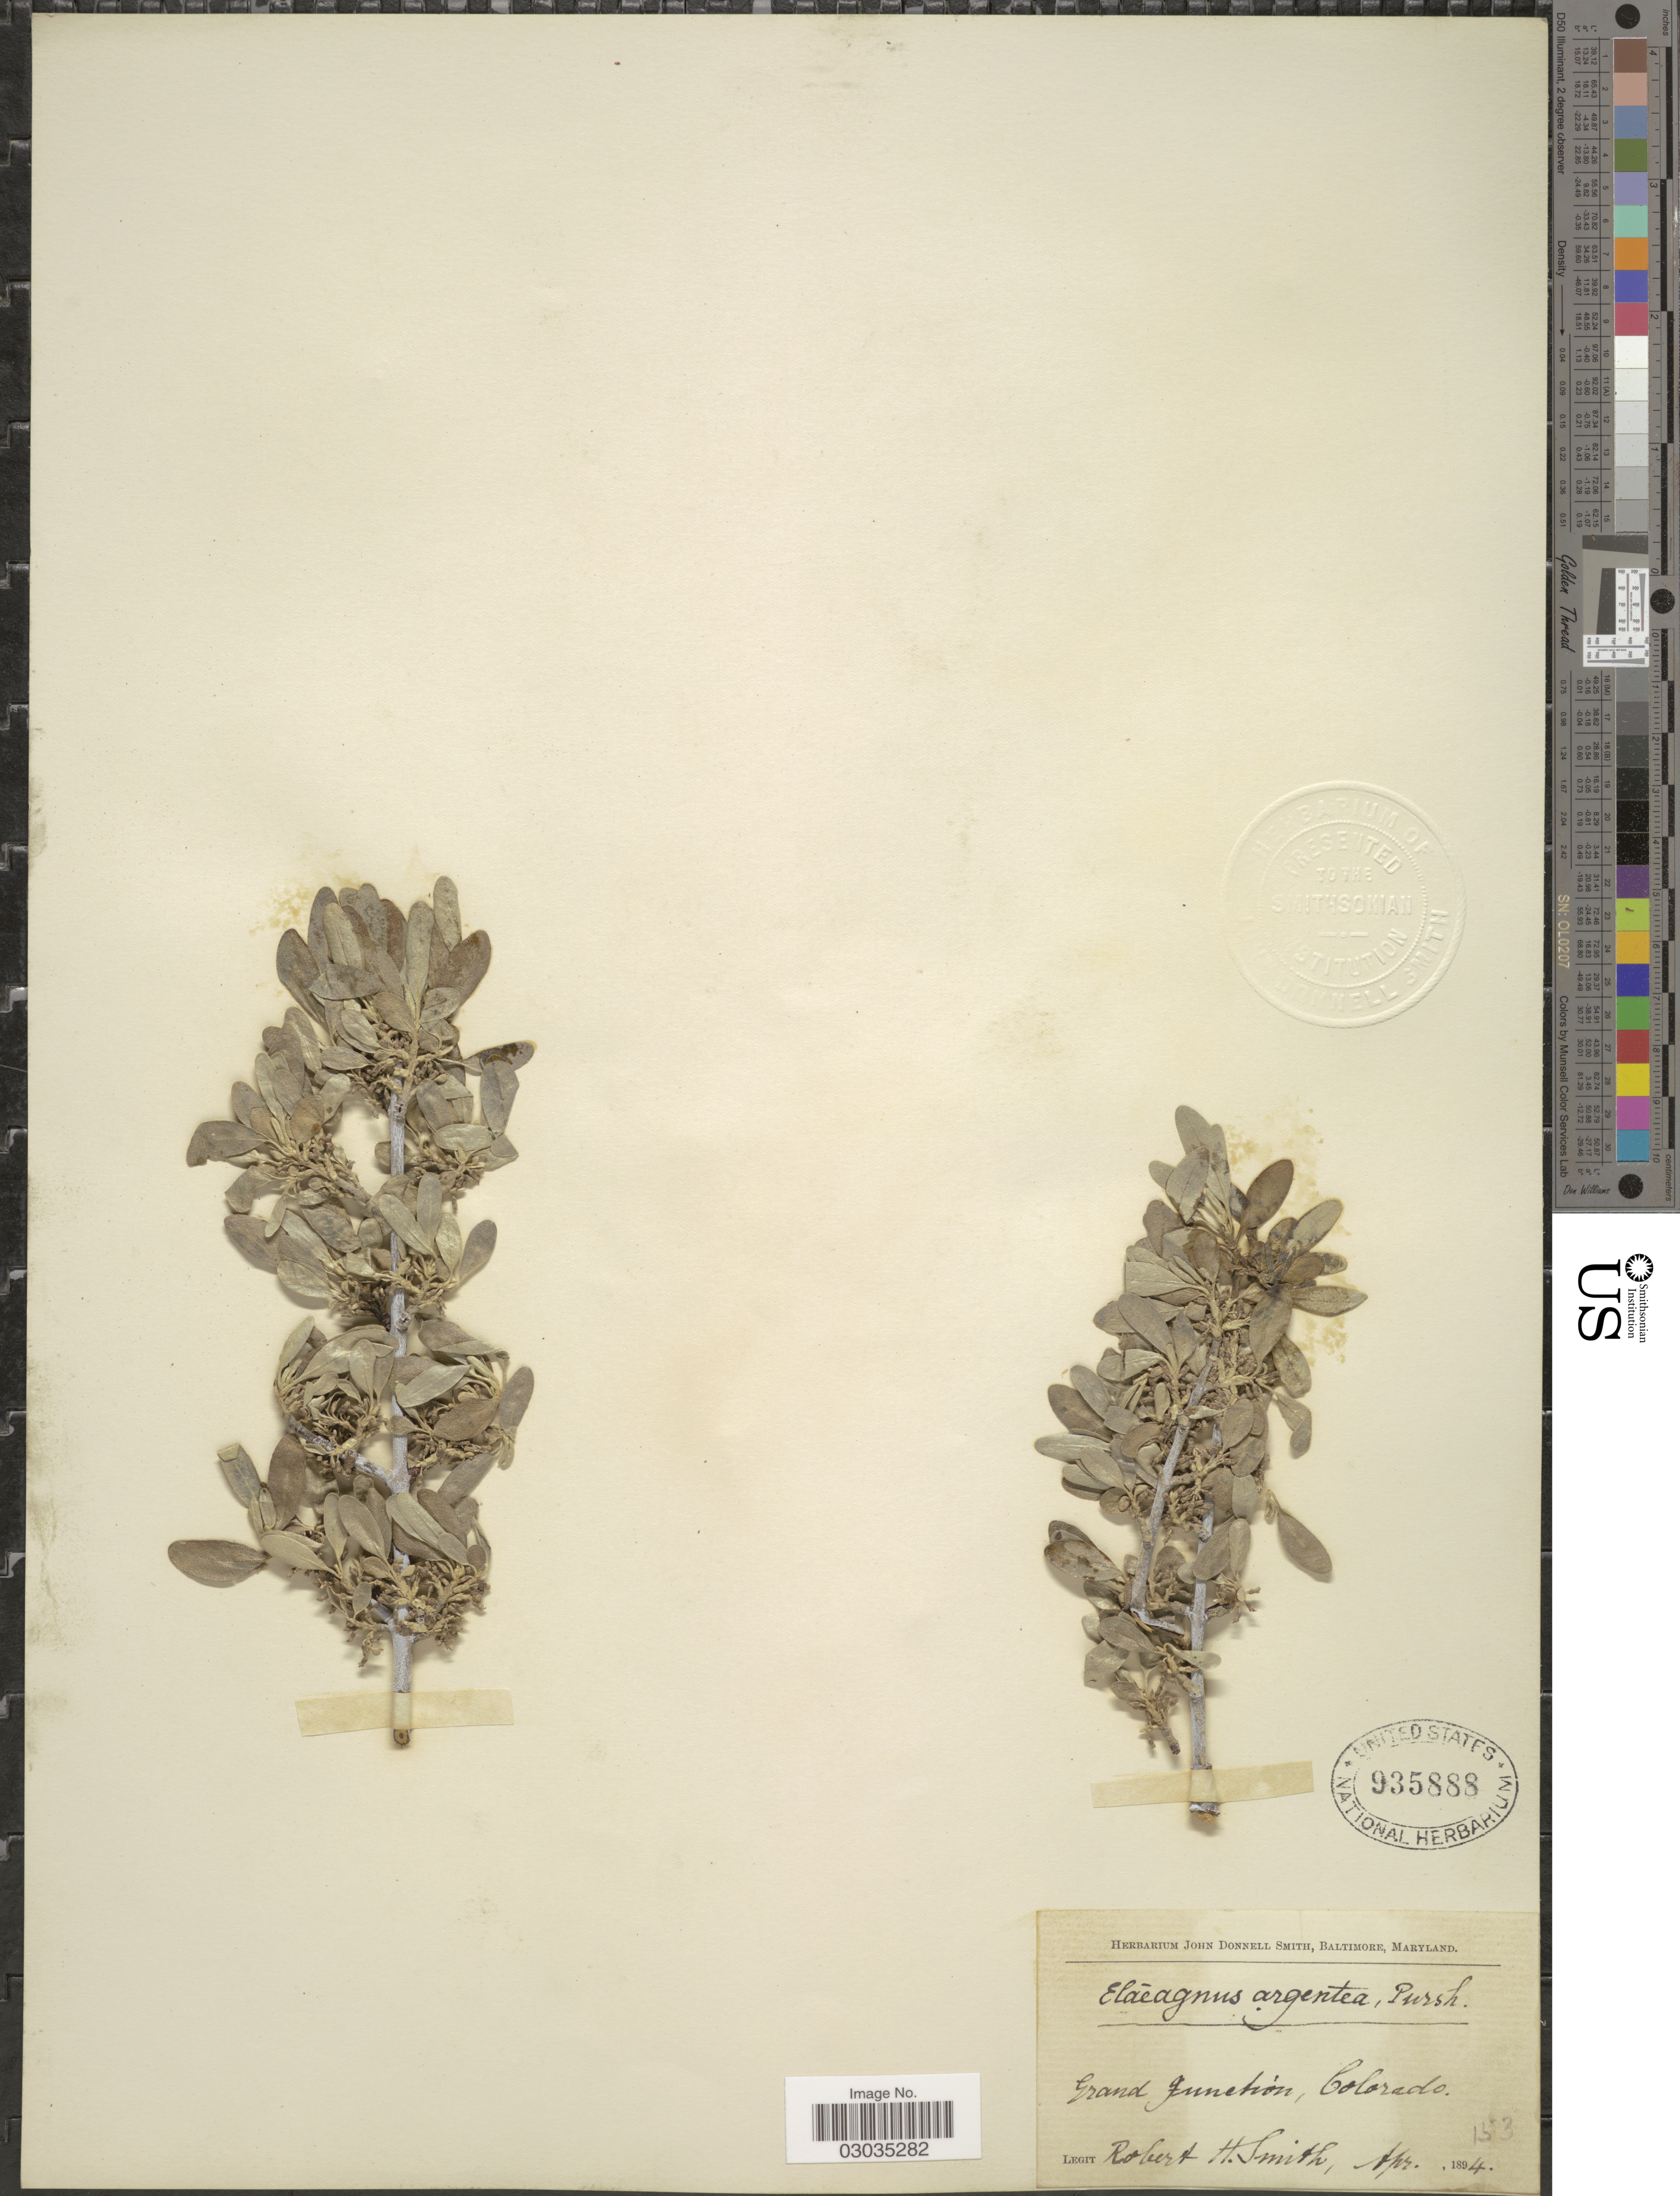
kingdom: Plantae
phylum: Tracheophyta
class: Magnoliopsida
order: Rosales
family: Elaeagnaceae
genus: Shepherdia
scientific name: Shepherdia argentea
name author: (Pursh) Nutt.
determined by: Strong, Mark T., (BOT), Smithsonian Institution - National Museum of Natural History (UNITED STATES)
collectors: R. H. Smith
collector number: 153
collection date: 1894-08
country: United States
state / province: Colorado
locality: Grand Junction.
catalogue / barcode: US 935888